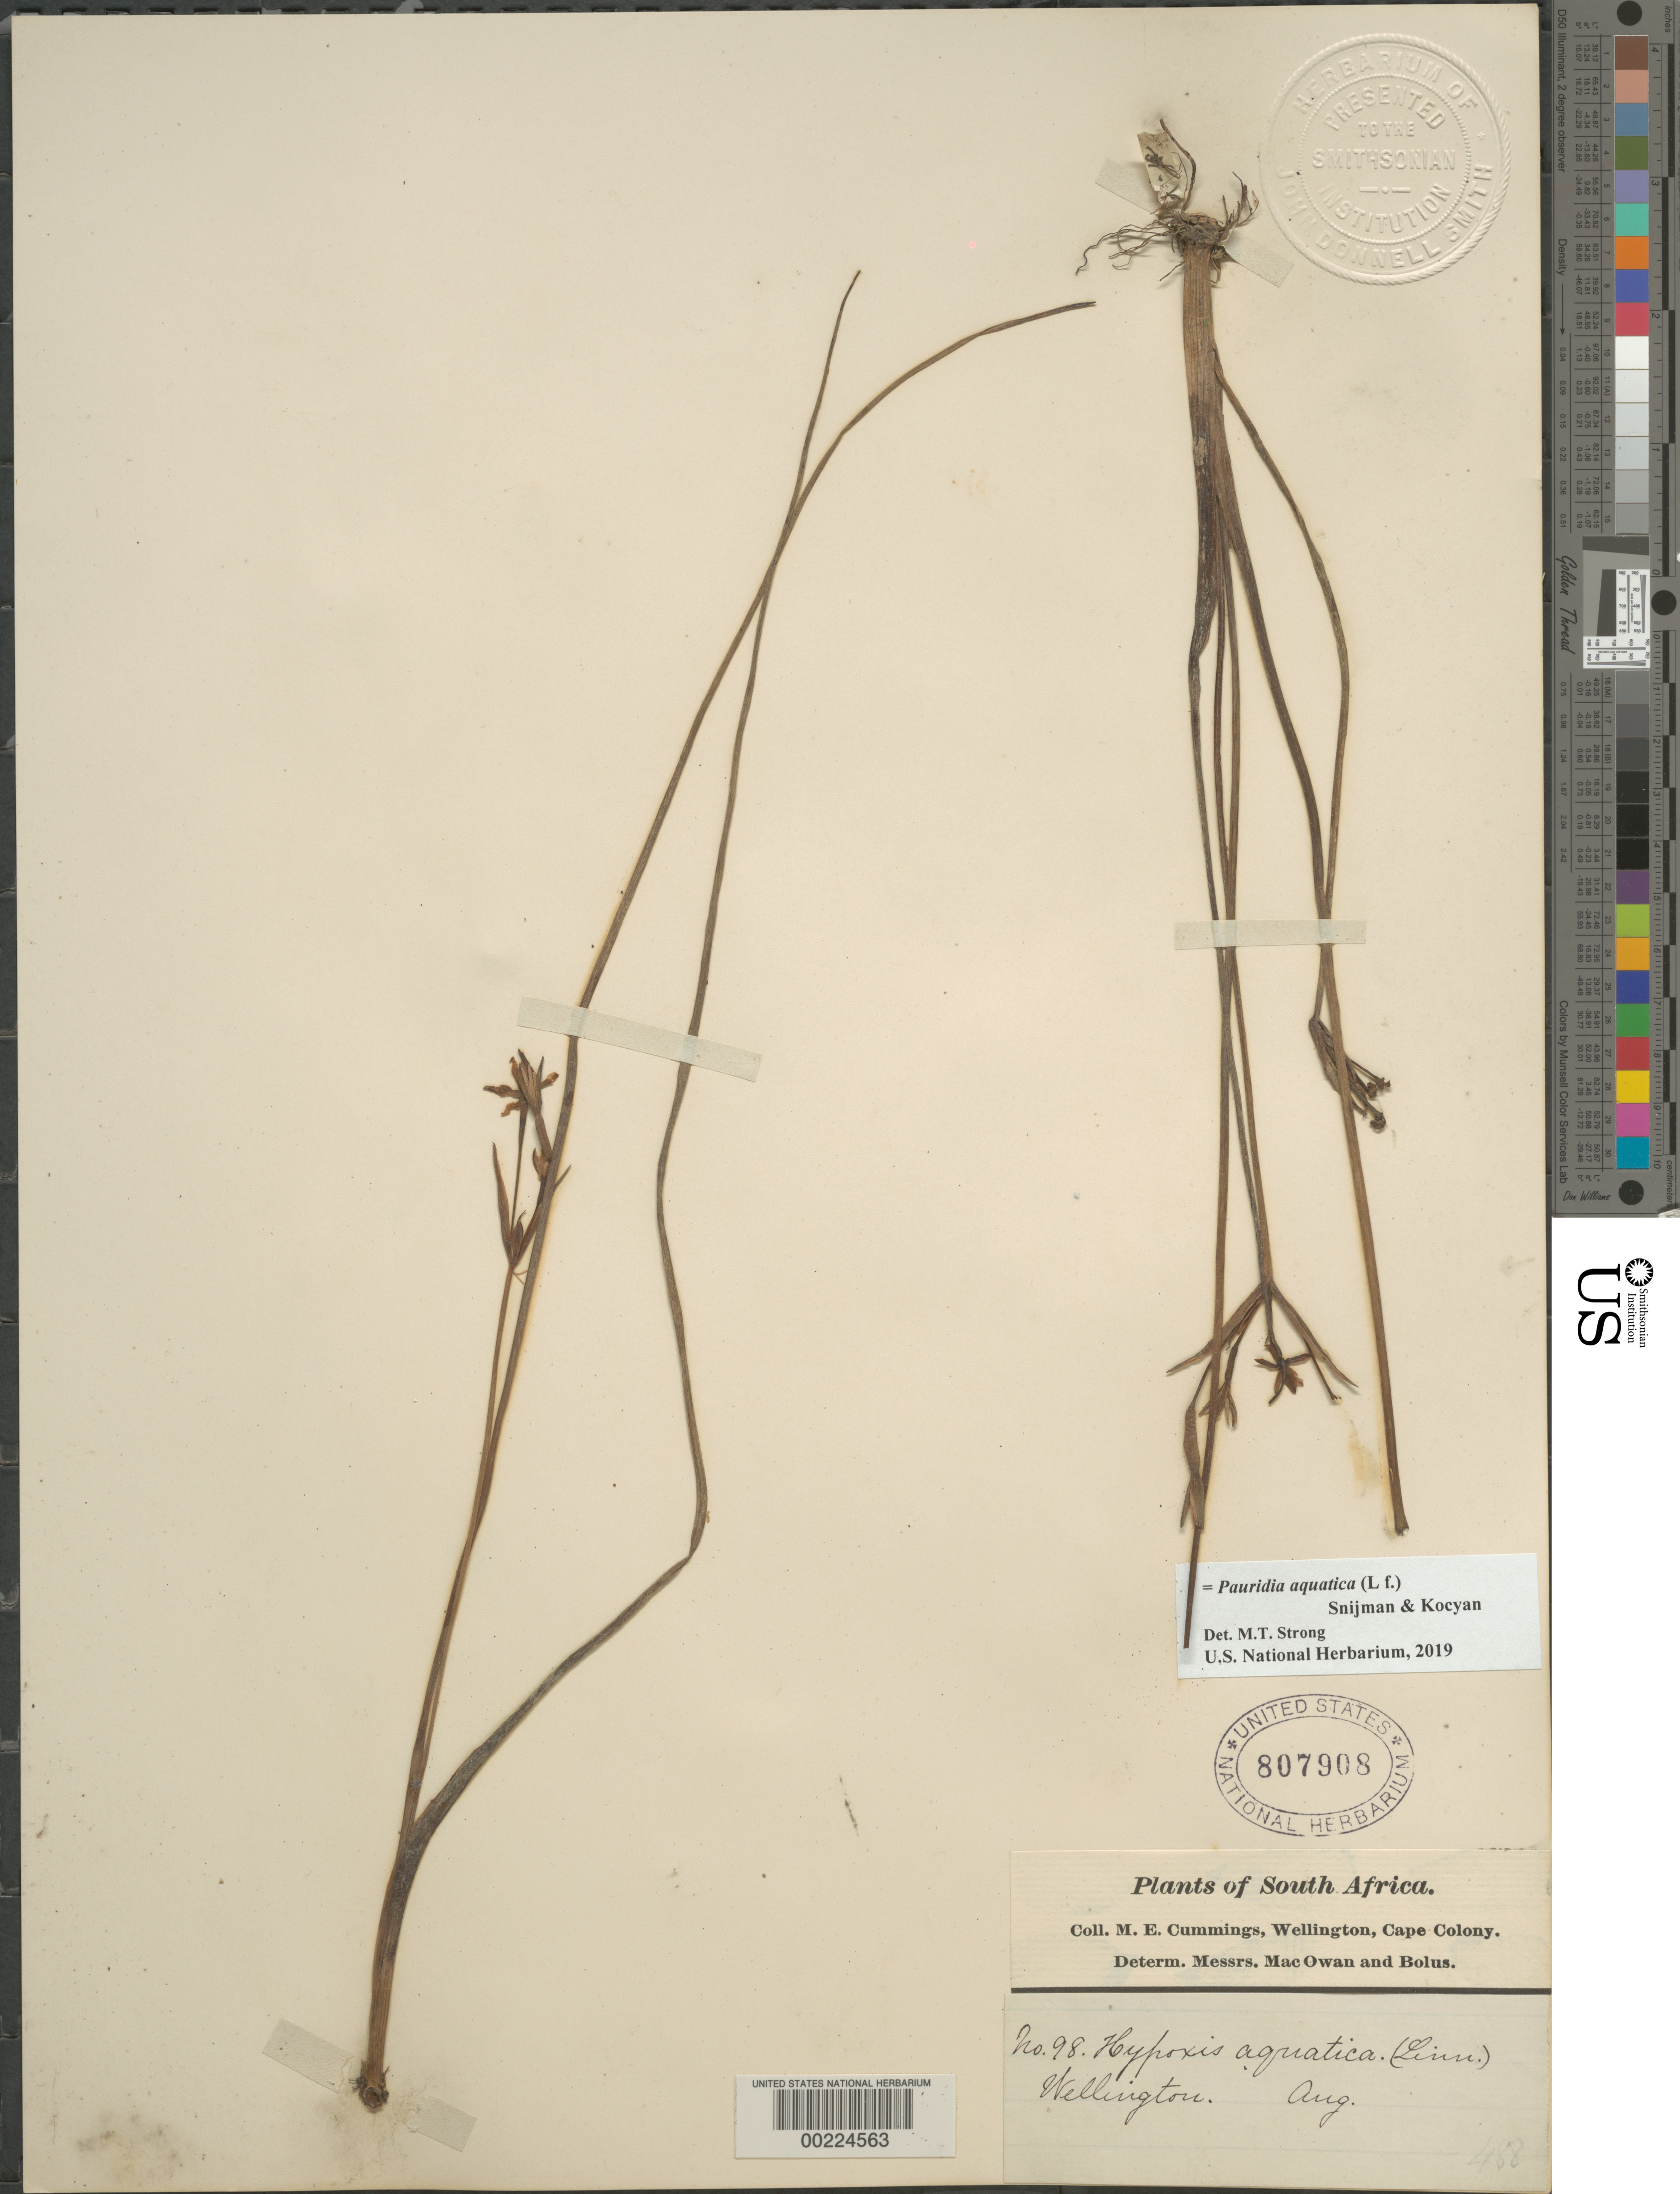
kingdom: Plantae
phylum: Tracheophyta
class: Liliopsida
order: Asparagales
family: Hypoxidaceae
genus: Pauridia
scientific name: Pauridia aquatica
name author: (L. f.) Snijman & Kocyan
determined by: Strong, Mark T., (BOT), Smithsonian Institution - National Museum of Natural History (UNITED STATES)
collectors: M. E. Cummings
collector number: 98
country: South Africa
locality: Wellington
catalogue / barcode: US 807908